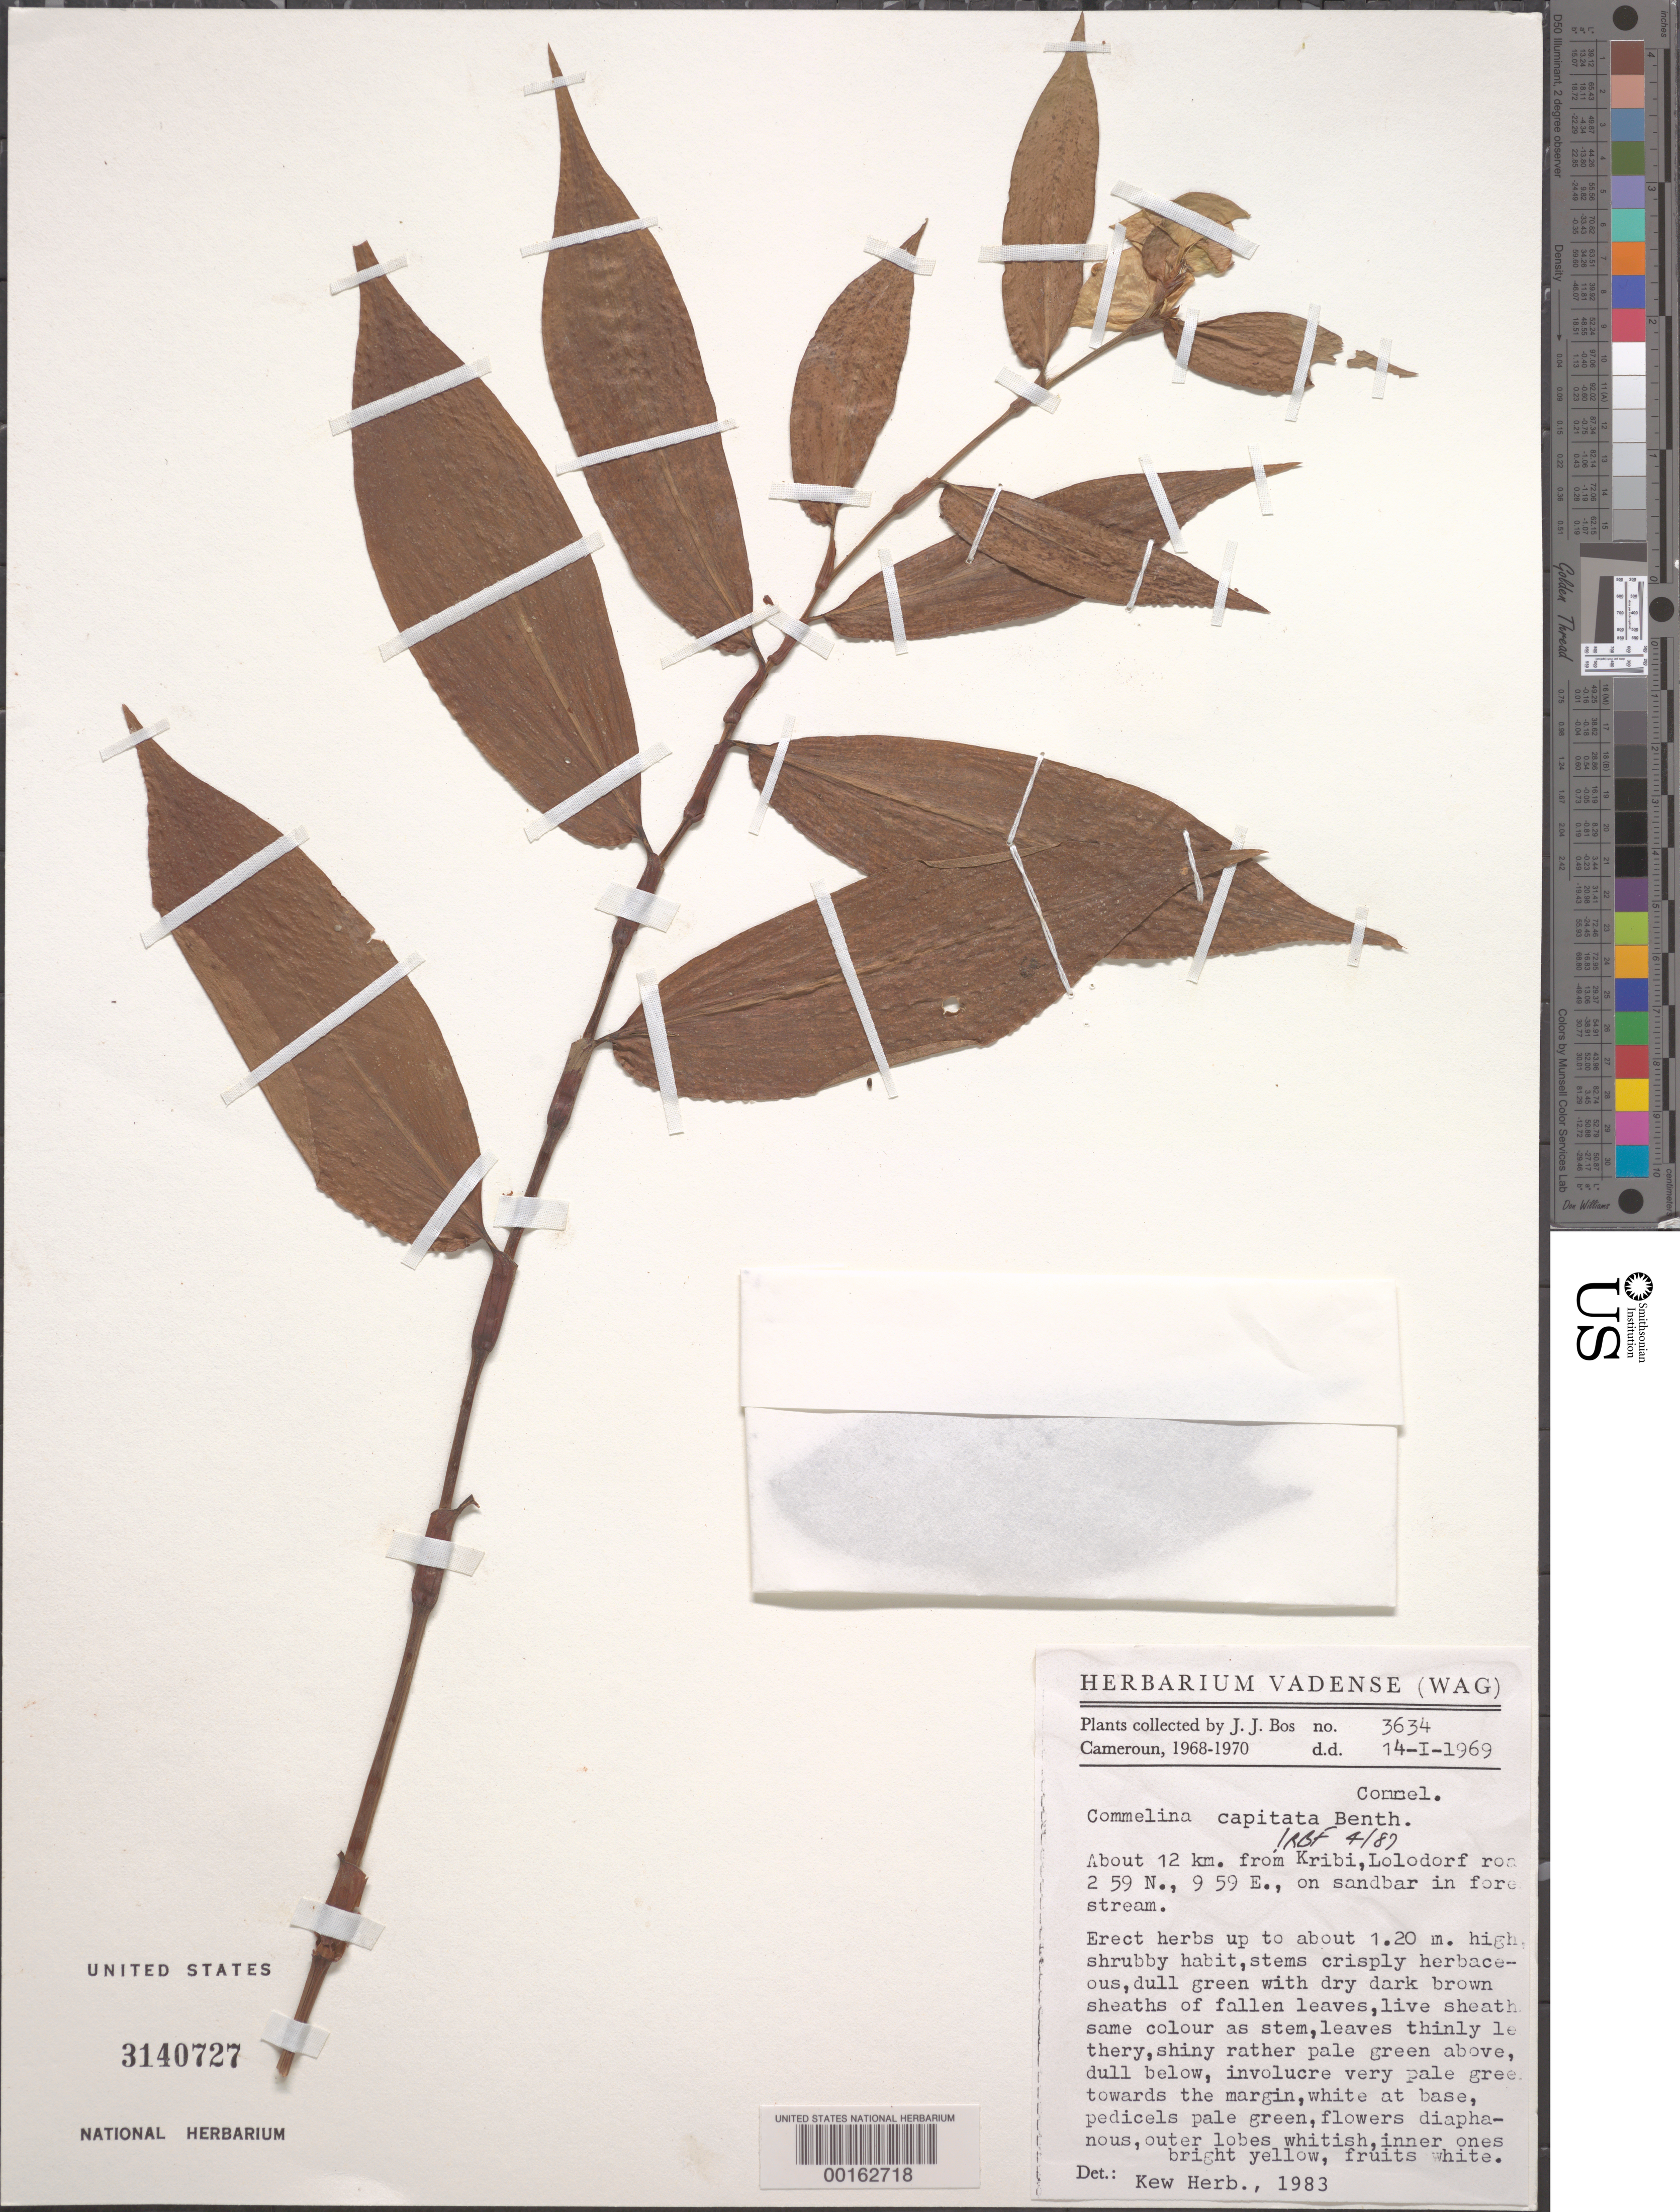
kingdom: Plantae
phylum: Tracheophyta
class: Liliopsida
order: Commelinales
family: Commelinaceae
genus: Commelina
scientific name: Commelina capitata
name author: Benth.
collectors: J. J. Bos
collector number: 3634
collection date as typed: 14 Jan 1969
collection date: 1969-01-14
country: Cameroon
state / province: Sud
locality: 7 km from kribi, lolodorf road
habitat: On sandbar in forest stream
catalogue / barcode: US 3140727